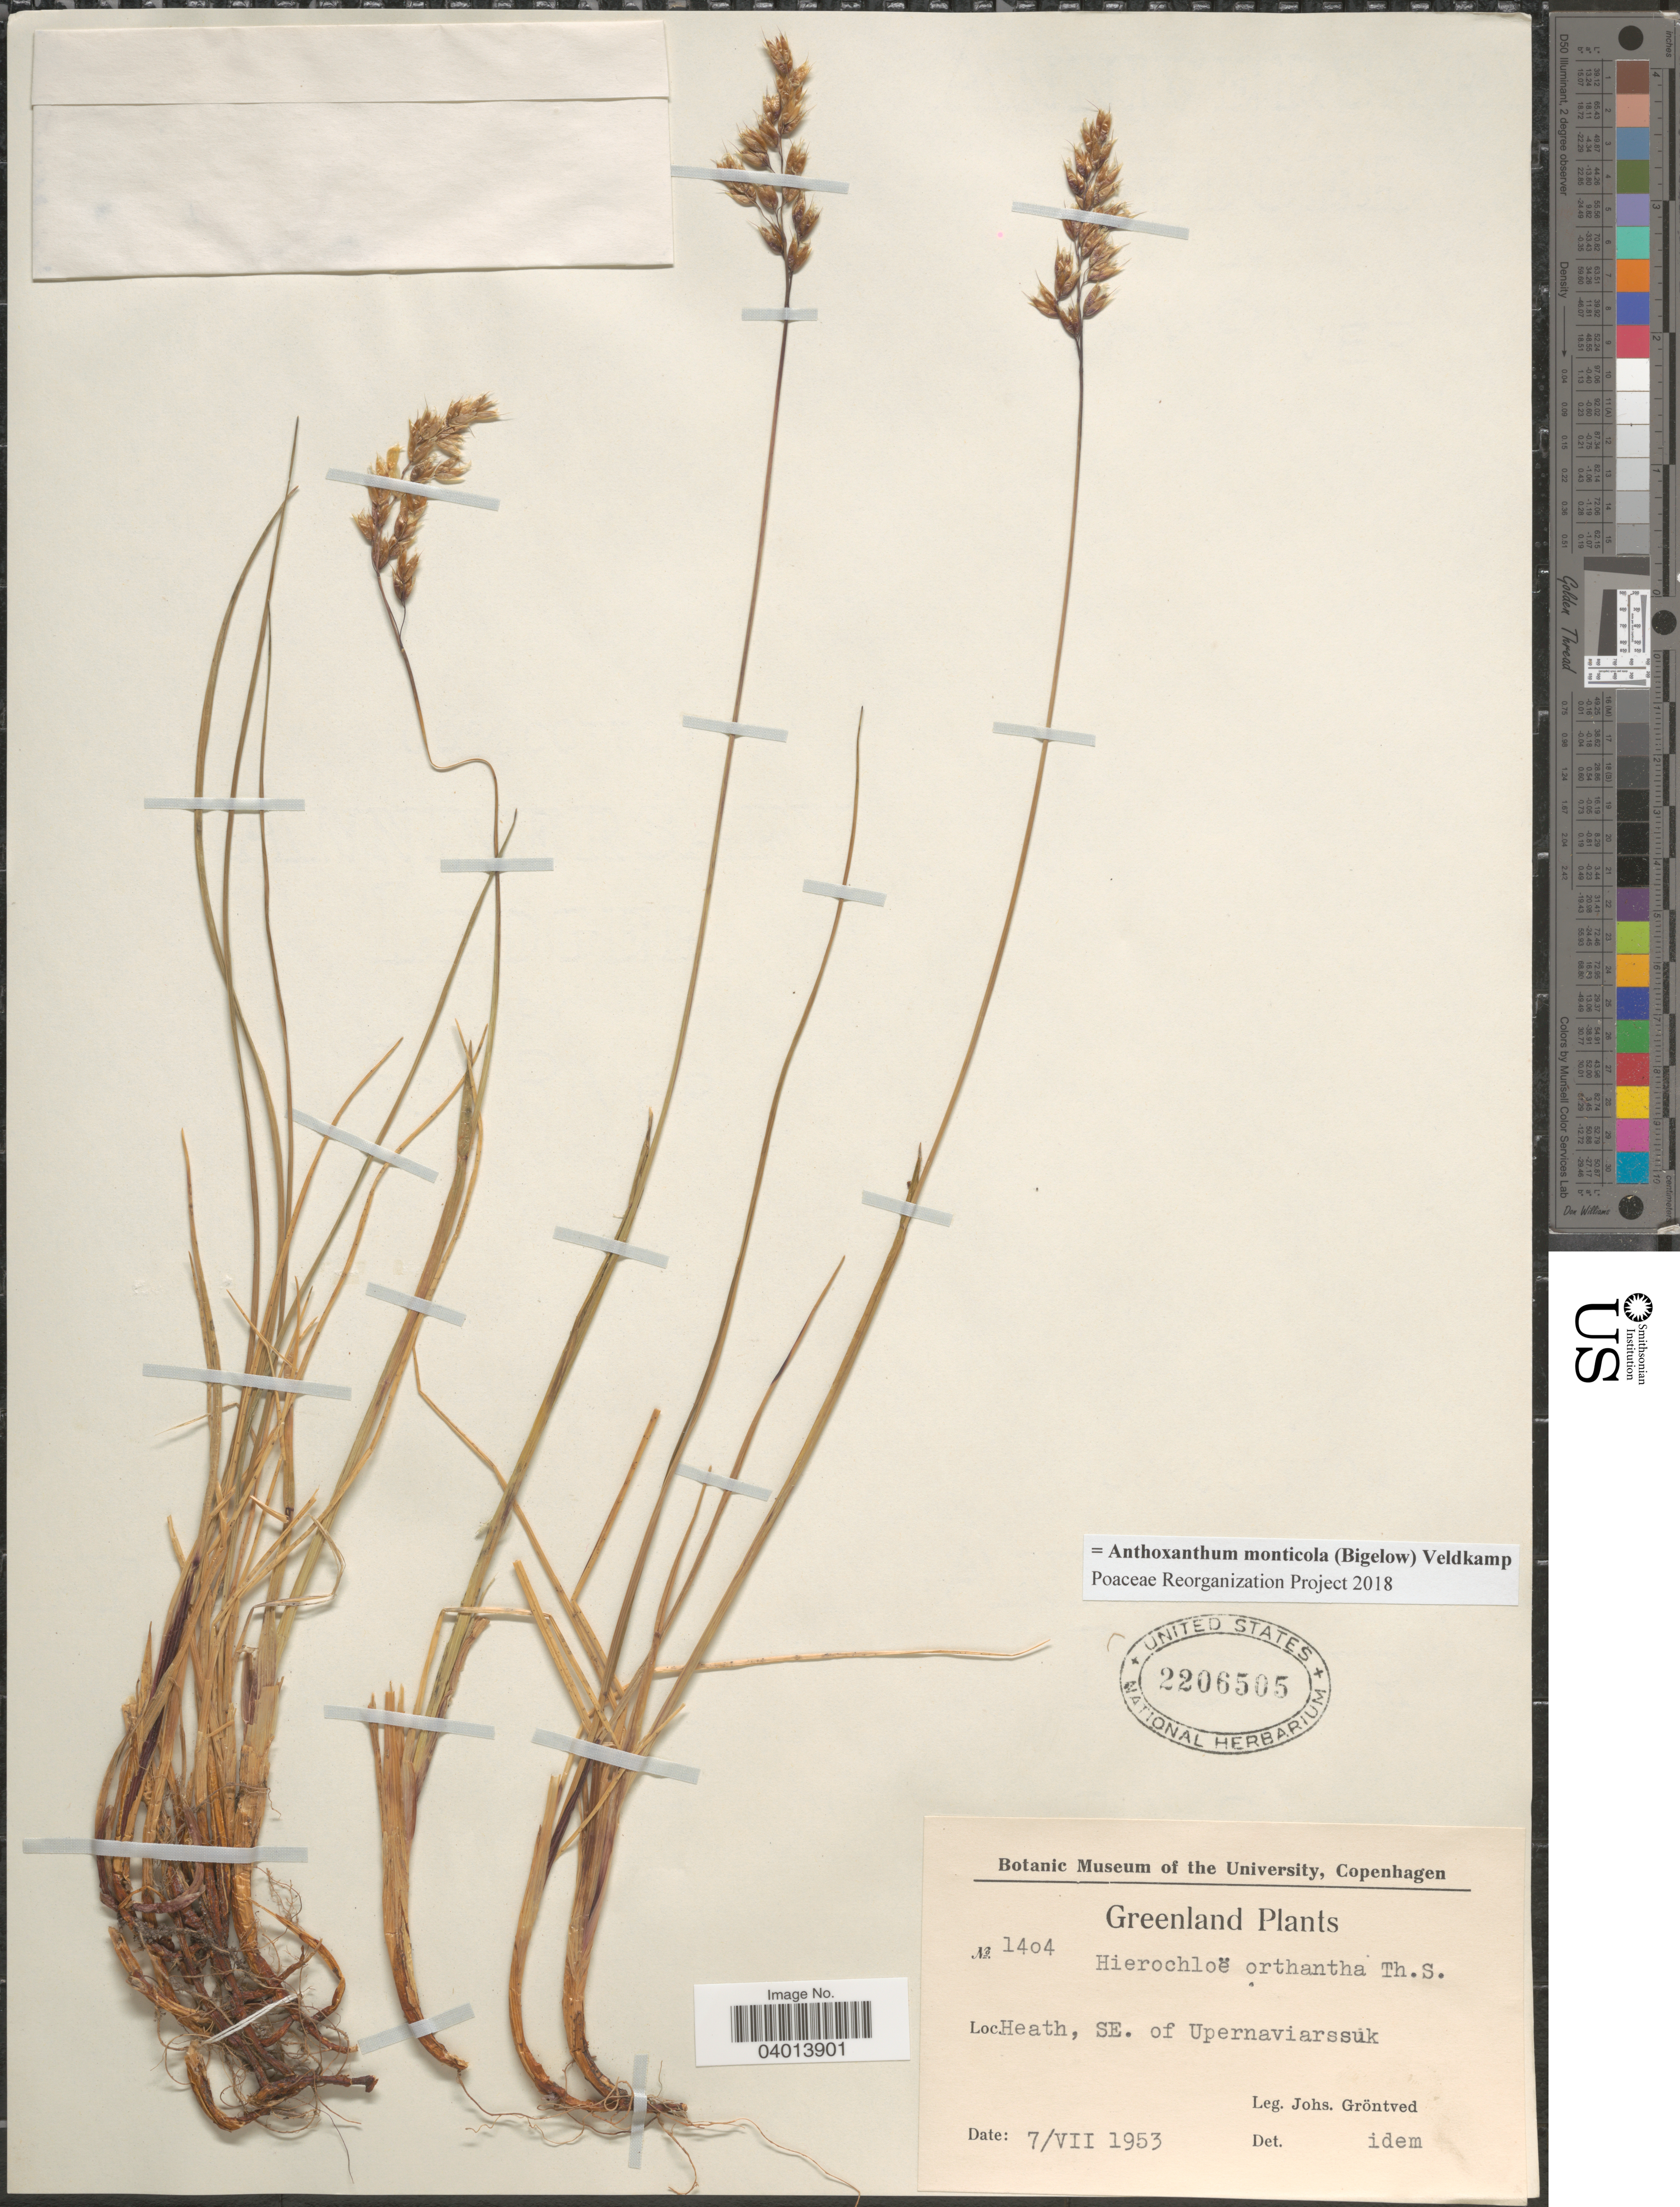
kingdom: Plantae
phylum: Tracheophyta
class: Liliopsida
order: Poales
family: Poaceae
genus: Anthoxanthum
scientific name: Anthoxanthum monticola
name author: (Bigelow) Veldkamp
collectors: J. Gröntved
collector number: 1404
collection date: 1953-07-07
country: Greenland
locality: Heath, SE. of Upernaviarssuk.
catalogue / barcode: US 2206505